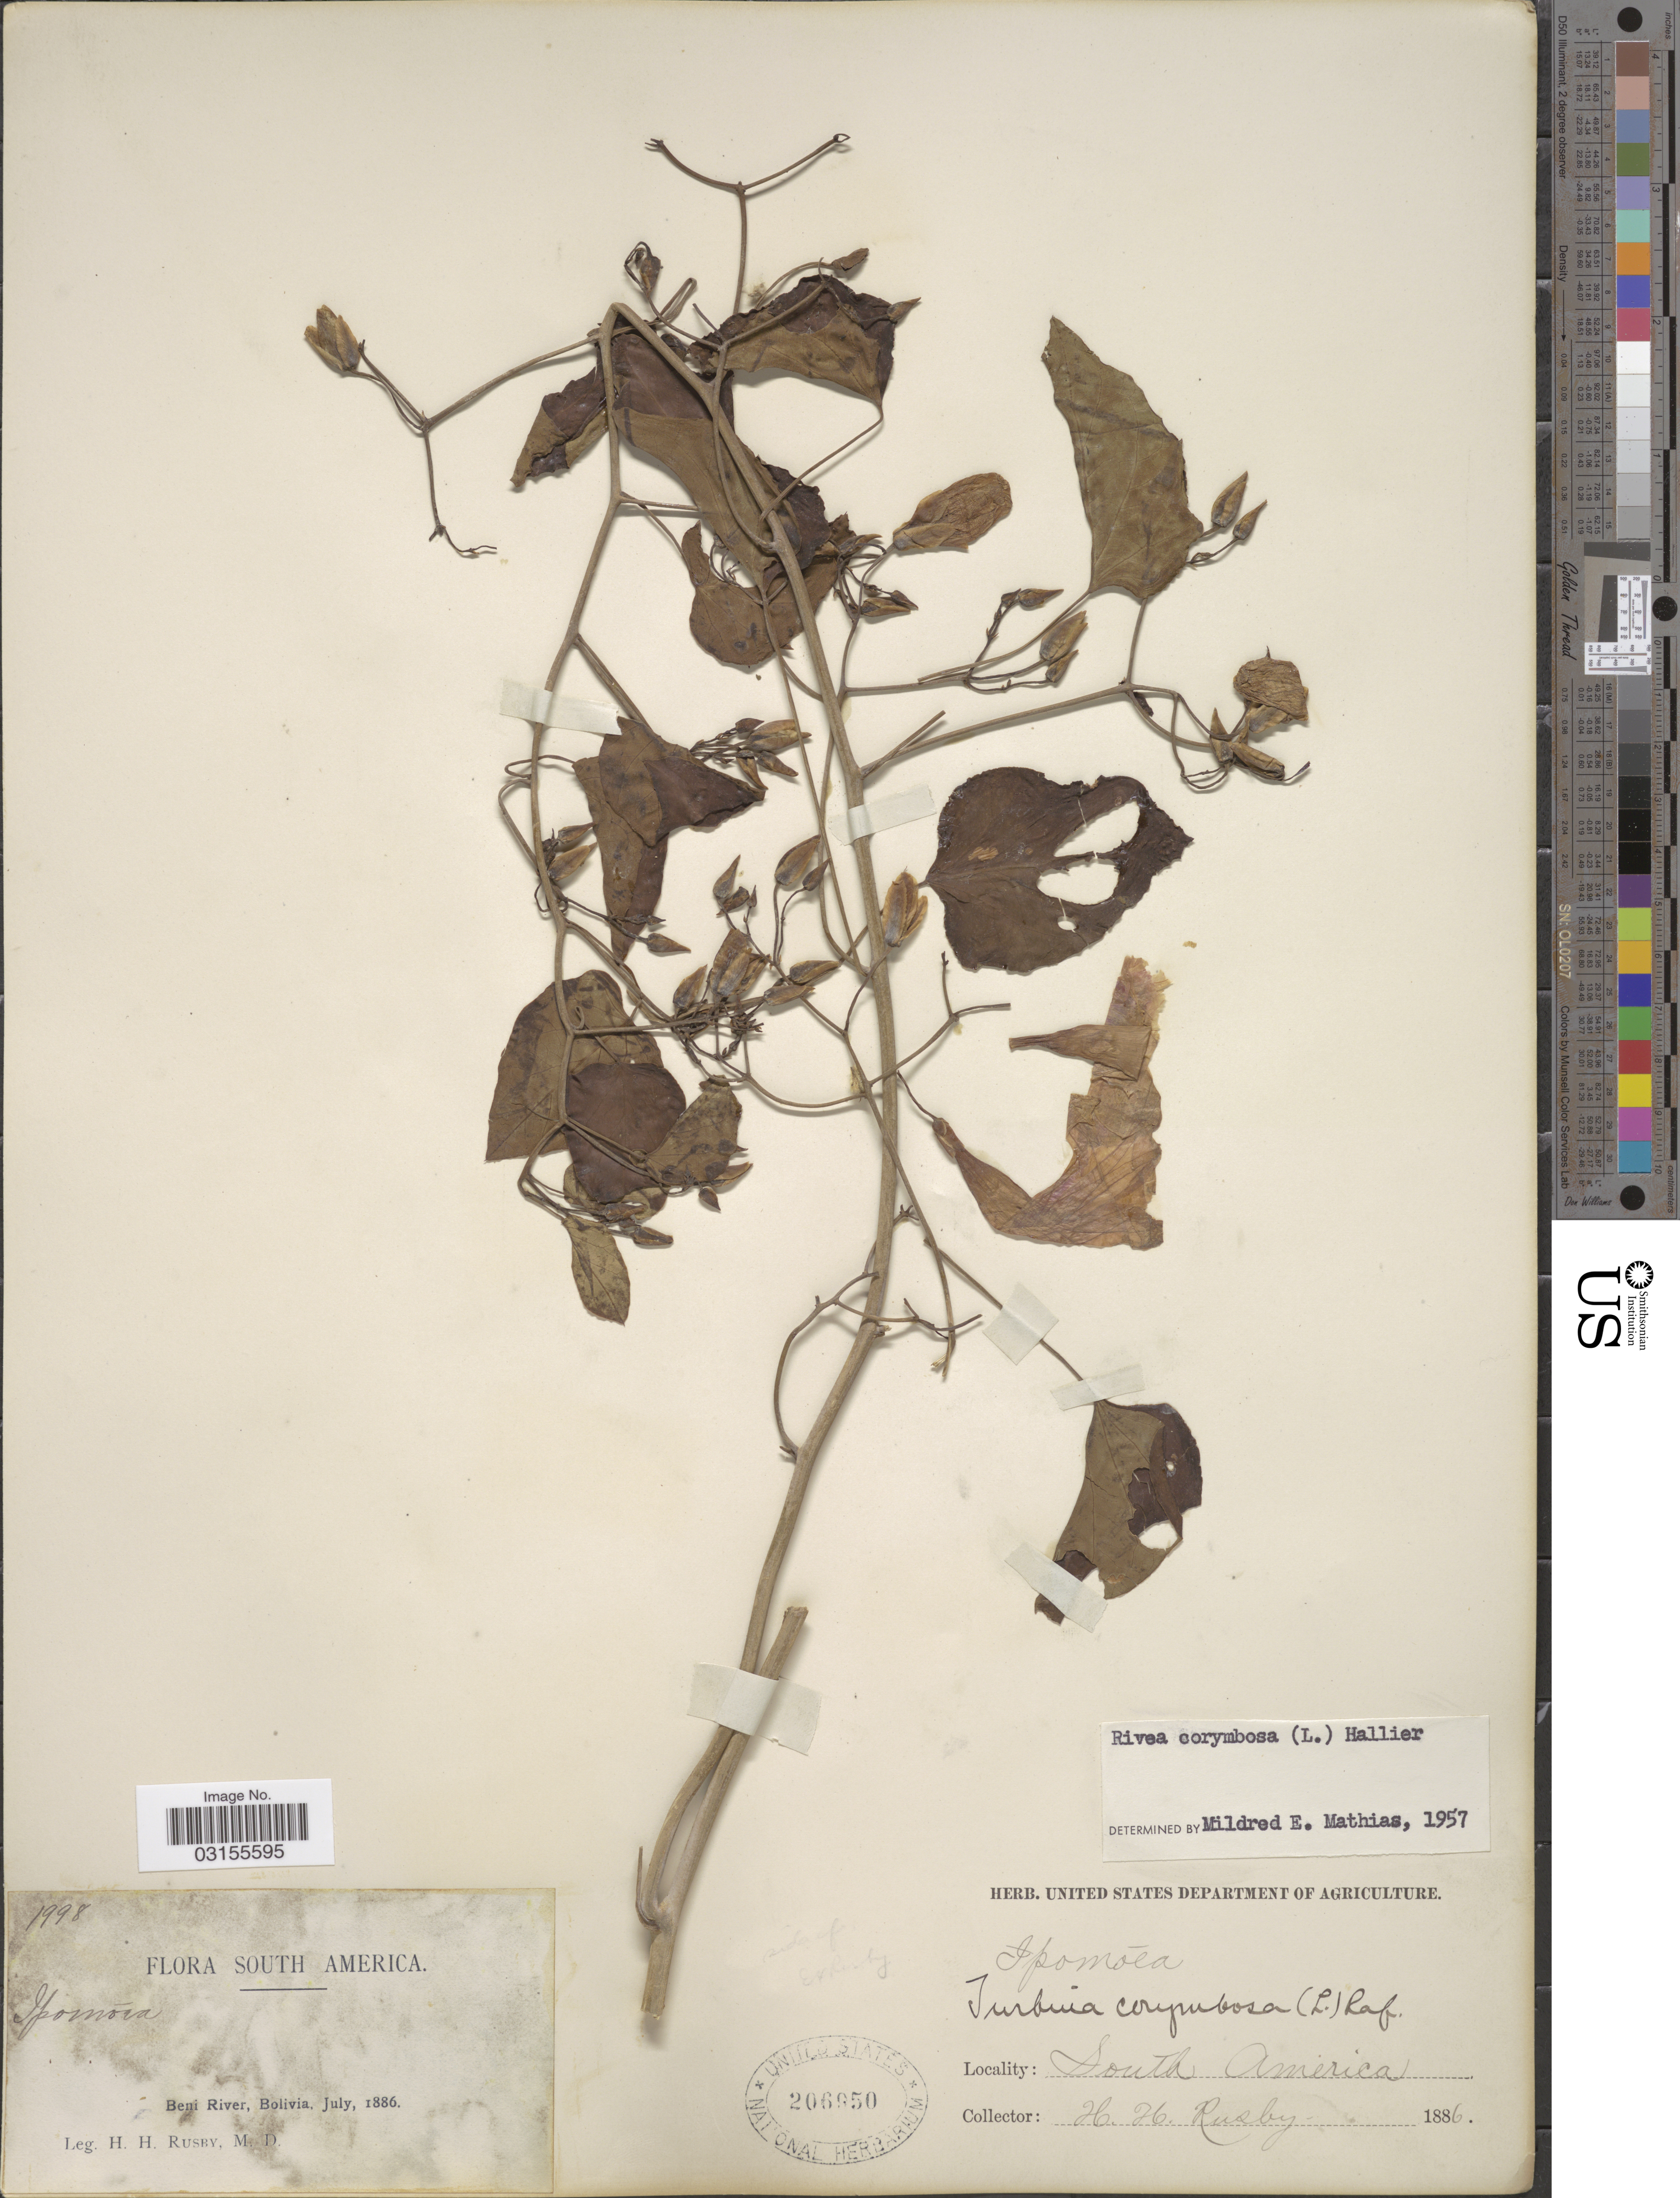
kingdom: Plantae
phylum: Tracheophyta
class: Magnoliopsida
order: Solanales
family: Convolvulaceae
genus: Turbina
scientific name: Turbina corymbosa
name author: (L.) Raf.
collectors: H. H. Rusby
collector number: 1998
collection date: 1886-07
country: Bolivia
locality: Beni River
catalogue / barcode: US 206950